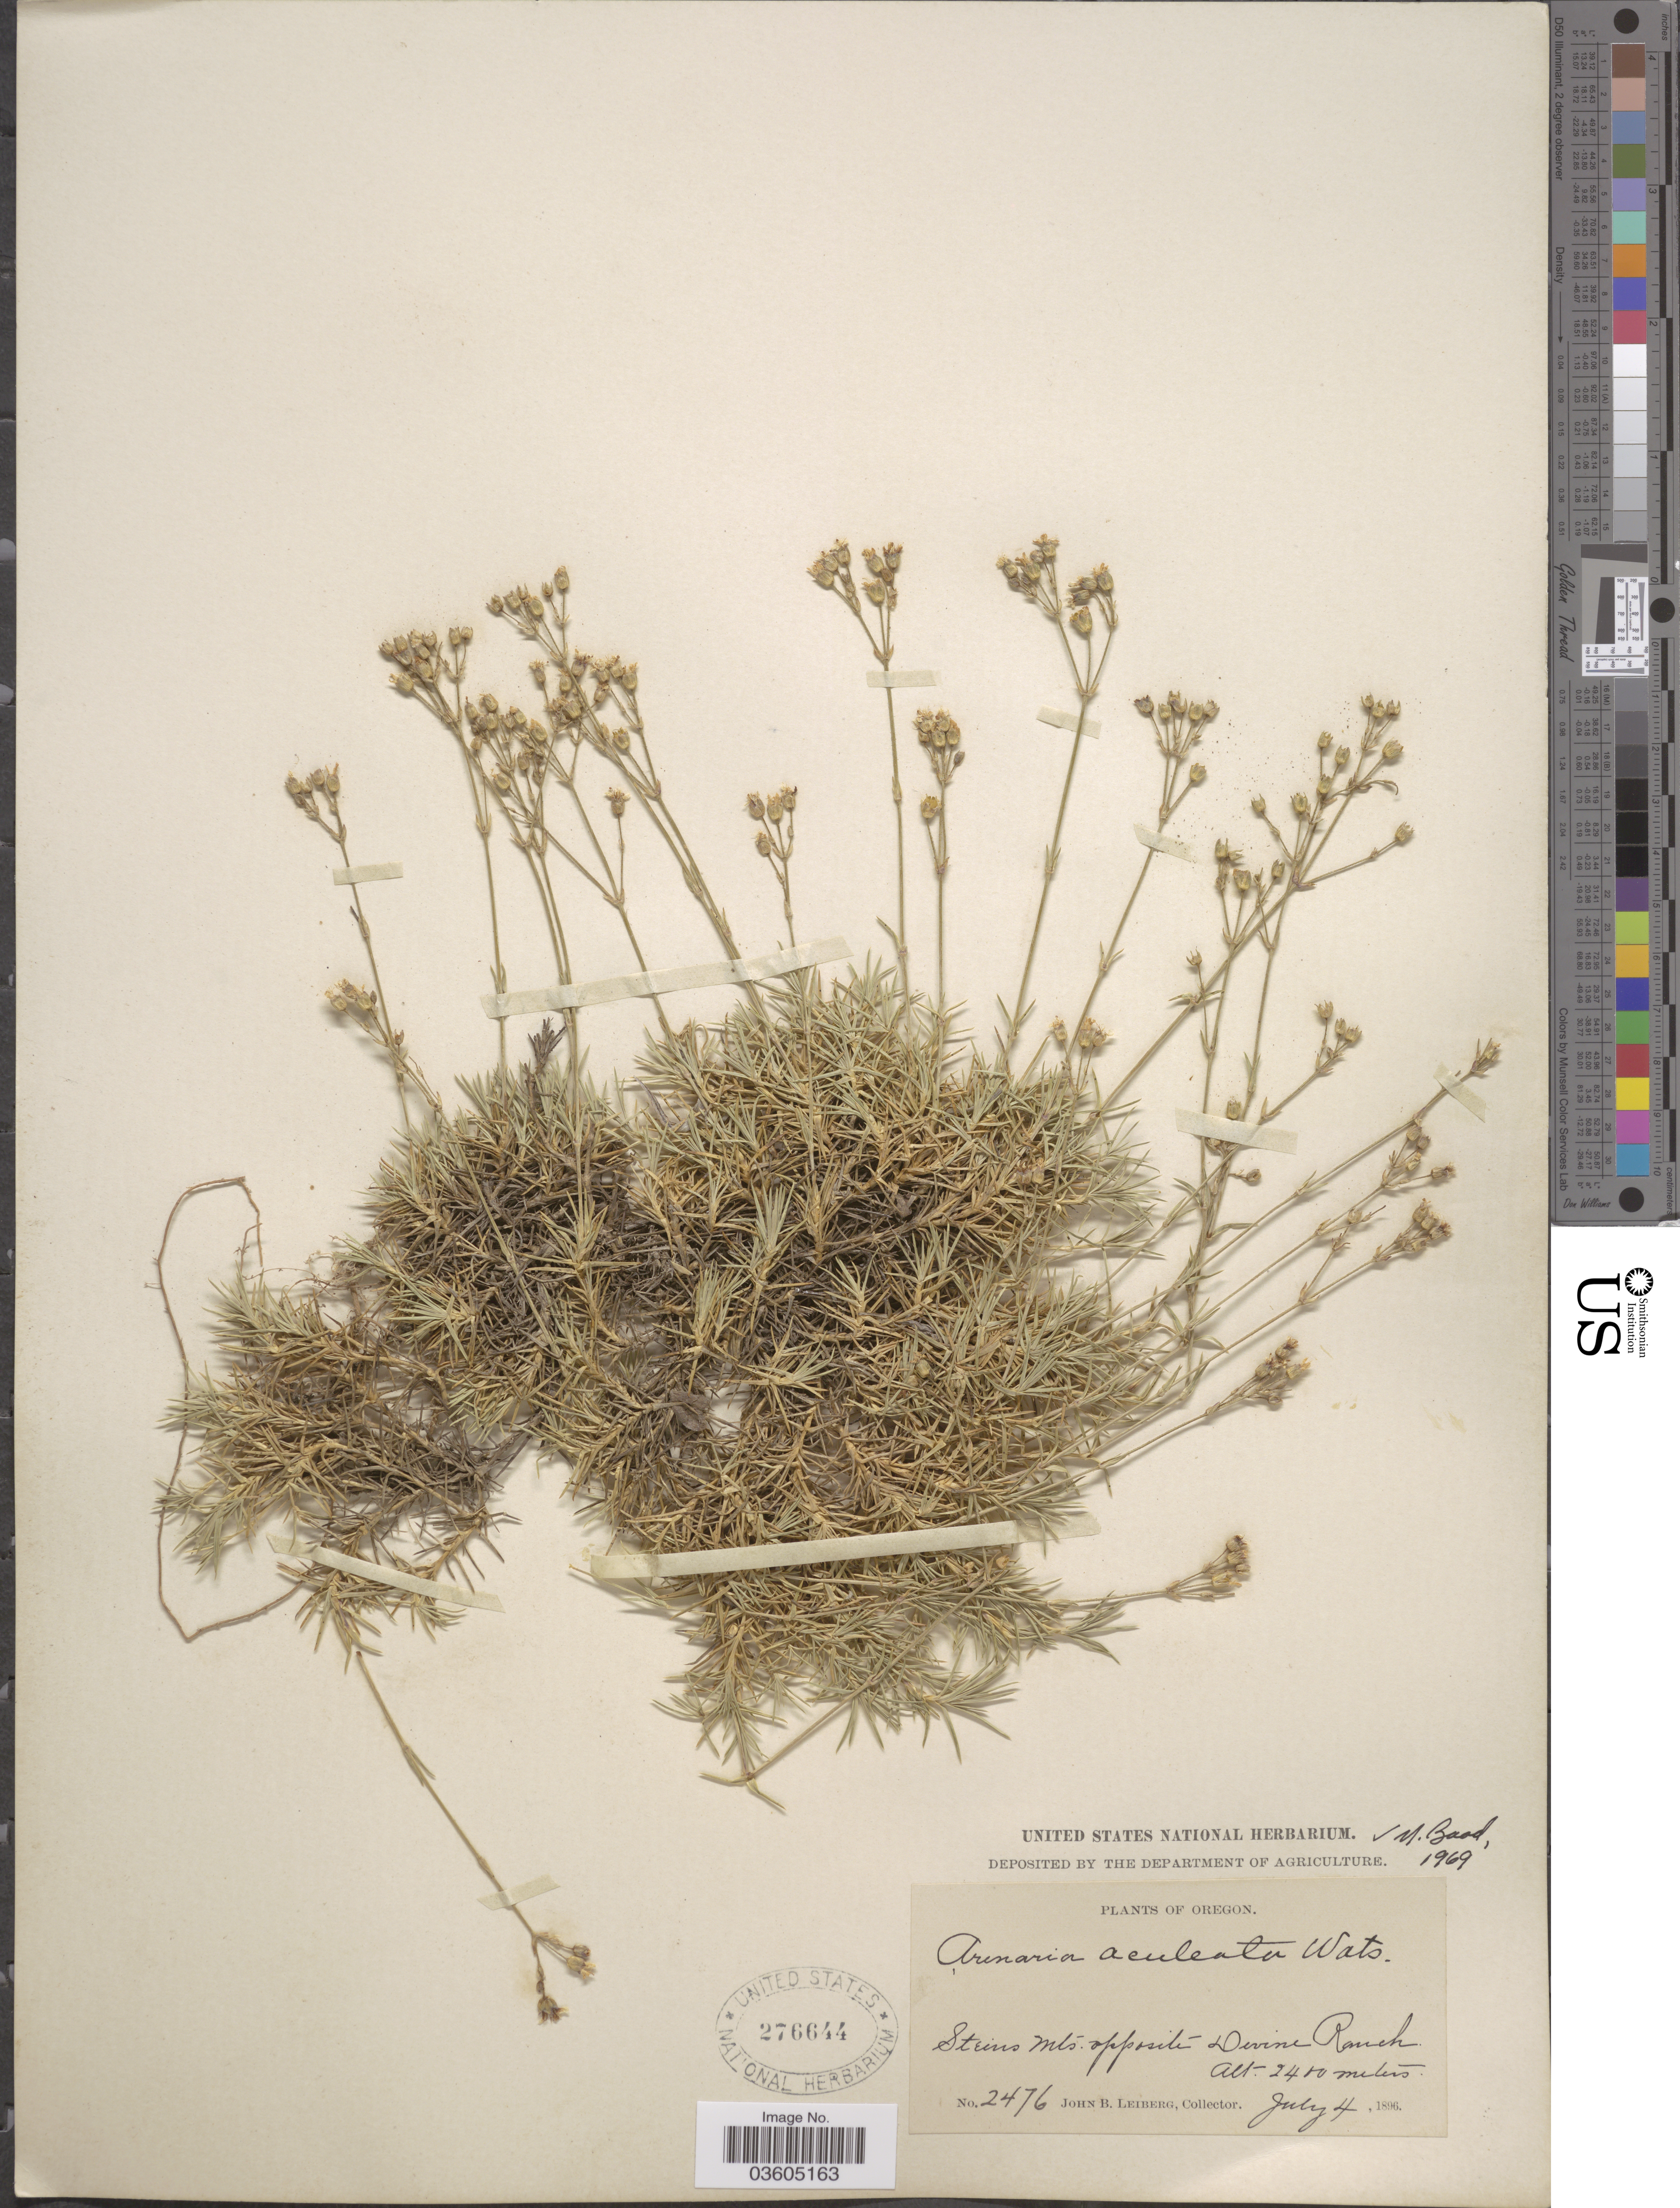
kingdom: Plantae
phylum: Tracheophyta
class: Magnoliopsida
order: Caryophyllales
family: Caryophyllaceae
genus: Eremogone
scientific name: Eremogone aculeata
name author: (S. Watson) Ikonn.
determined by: U.S. National Herbarium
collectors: J. B. Leiberg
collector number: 2476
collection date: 1896-07-04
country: United States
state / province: Oregon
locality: Steins Mts. opposite Devine Ranch.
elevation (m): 2400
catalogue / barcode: US 276644